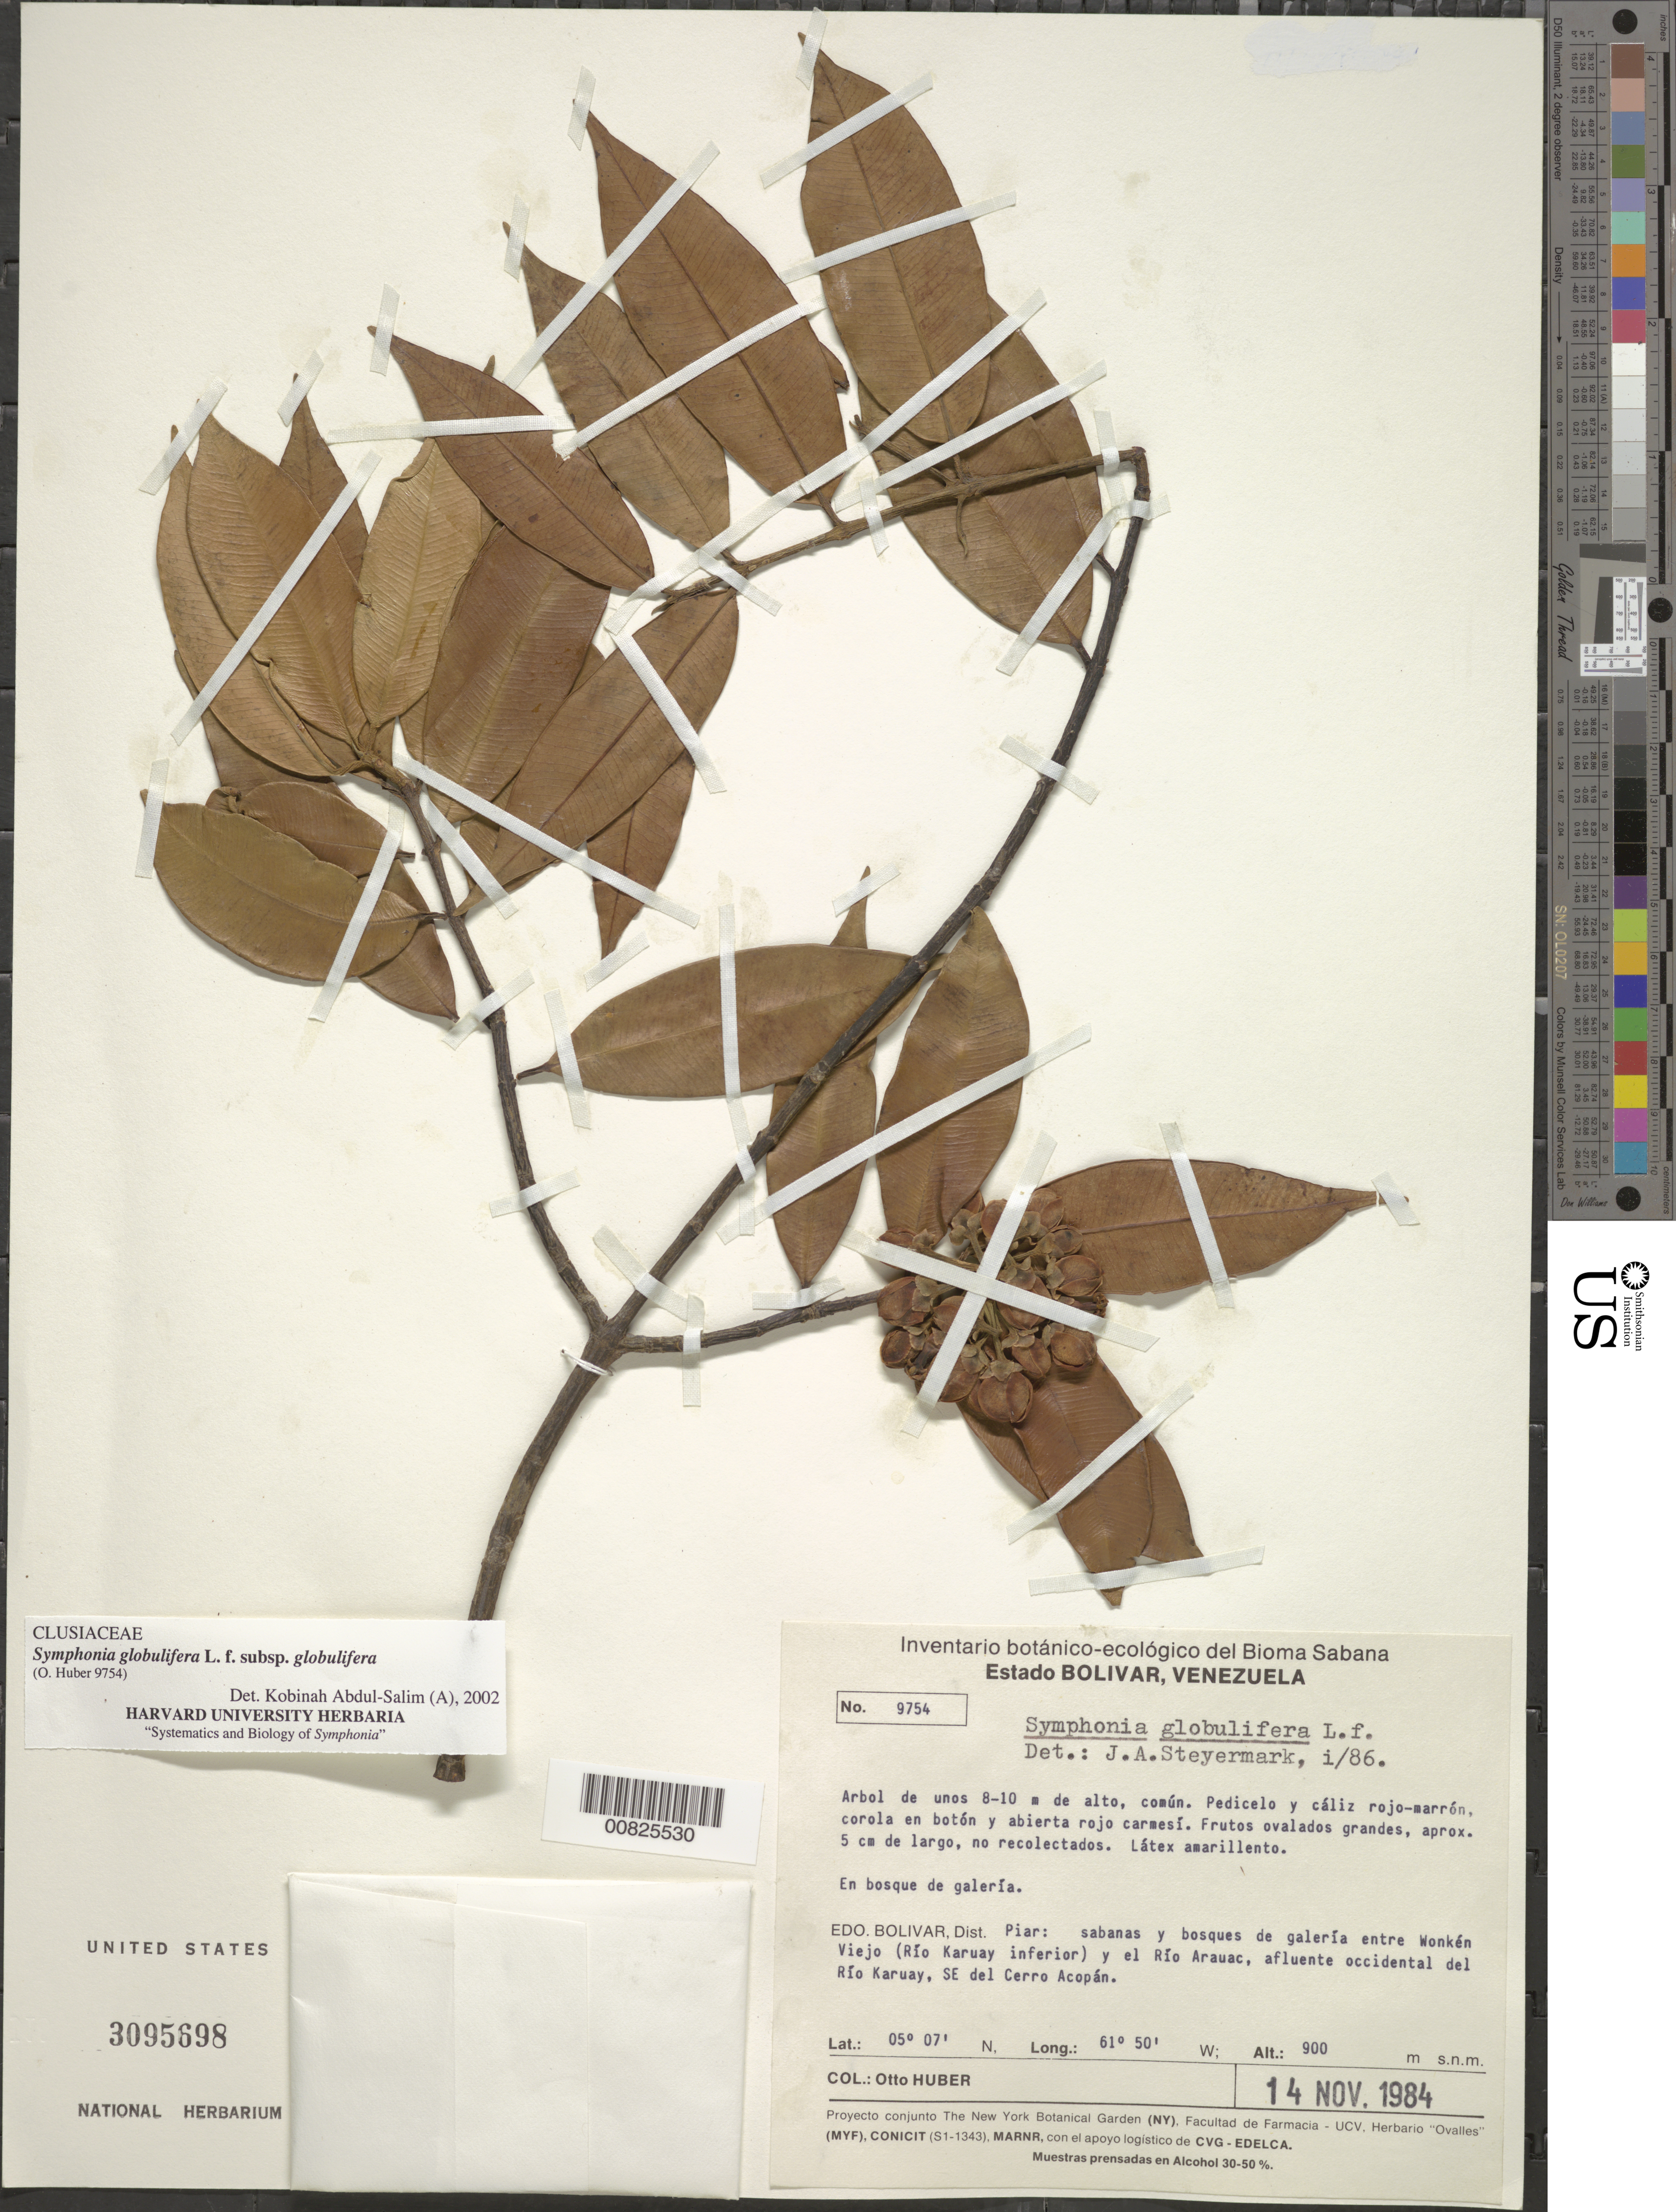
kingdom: Plantae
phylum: Tracheophyta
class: Magnoliopsida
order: Malpighiales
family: Clusiaceae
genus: Symphonia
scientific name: Symphonia globulifera subsp. globulifera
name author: L. f.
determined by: Abdul-Salim, K.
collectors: O. Huber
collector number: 9754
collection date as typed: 14-Nov-84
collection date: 1984-11-14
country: Venezuela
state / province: Bolívar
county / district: Piar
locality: Wonken Veijo (Río Karuay inferíor) to Río Arauac, flowing west from Río Karuay, SE of Cerro Acopán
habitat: Sabanas y bosques de galería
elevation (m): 900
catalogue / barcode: US 3095698